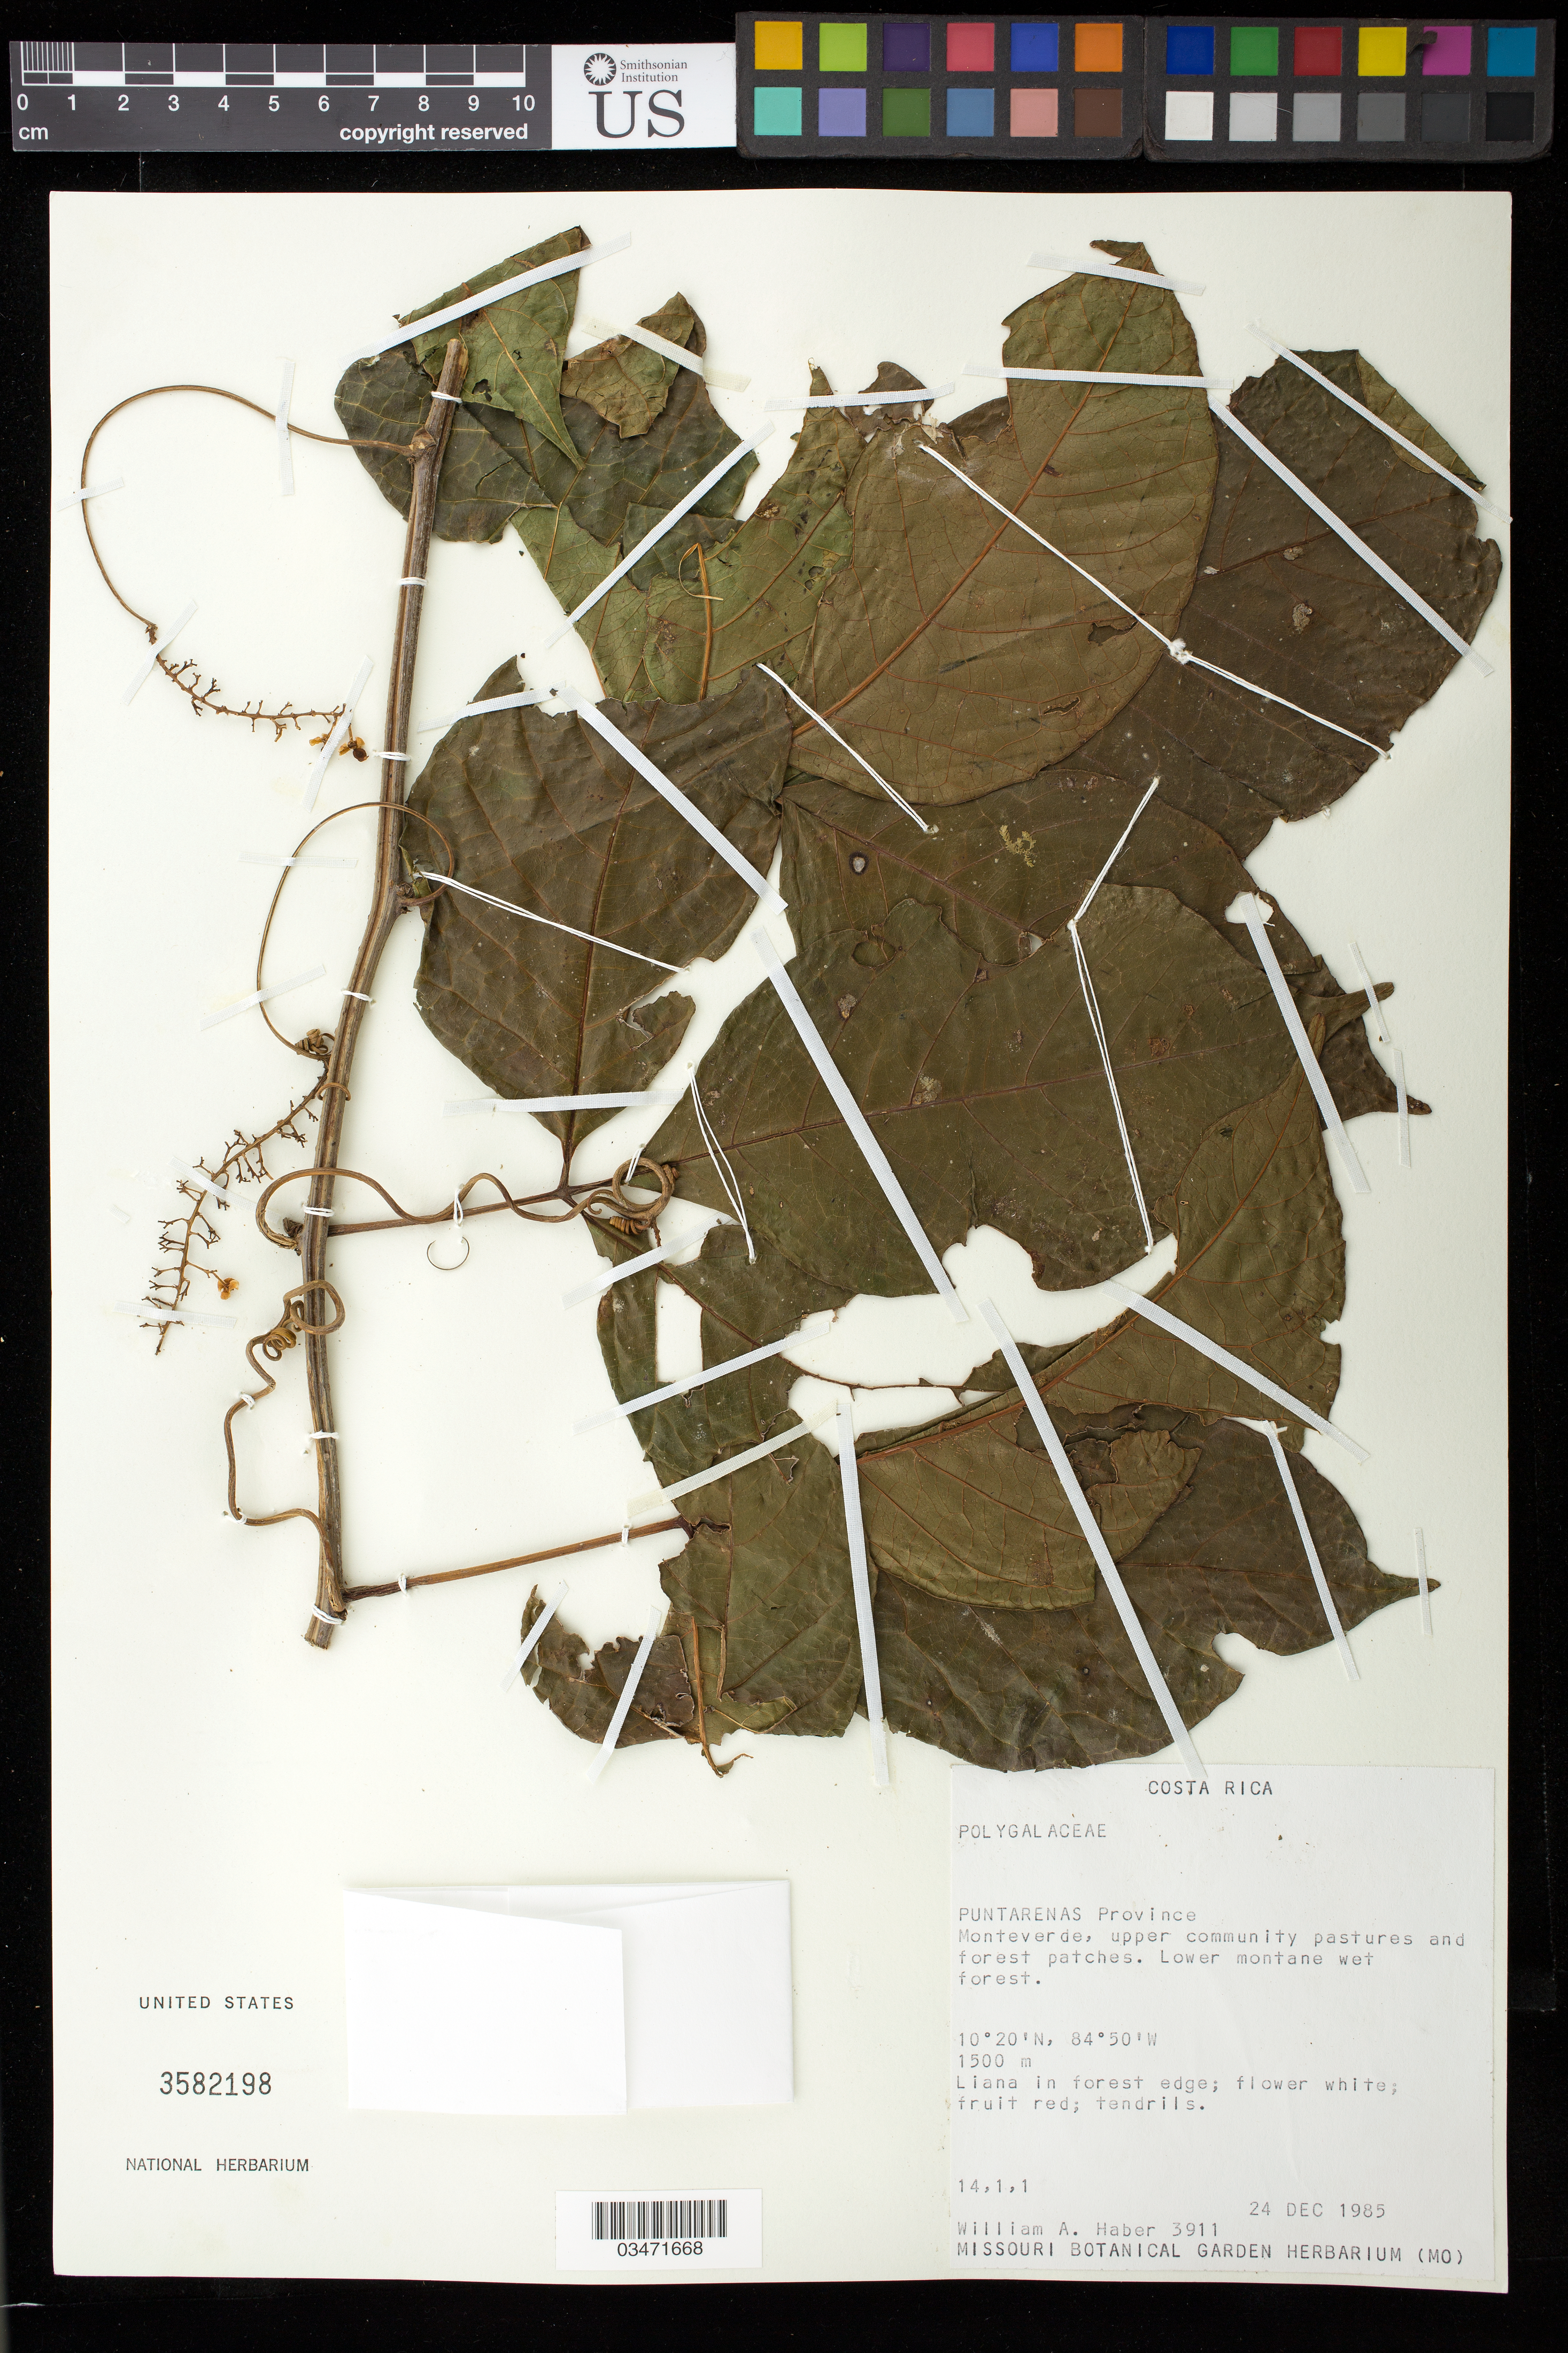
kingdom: Plantae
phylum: Tracheophyta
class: Magnoliopsida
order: Sapindales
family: Sapindaceae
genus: Paullinia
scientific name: Paullinia austin-smithii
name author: Standl.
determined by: Acevedo-Rodriguez, P., (US), Smithsonian Institution - National Museum of Natural History (UNITED STATES)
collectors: W. A. Haber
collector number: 3911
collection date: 1985-12-24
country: Costa Rica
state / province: Puntarenas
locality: Monteverde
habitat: Upper community pastures and forest patches. Lower montane wet forest. In forest edge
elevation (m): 1500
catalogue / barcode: US 3582198